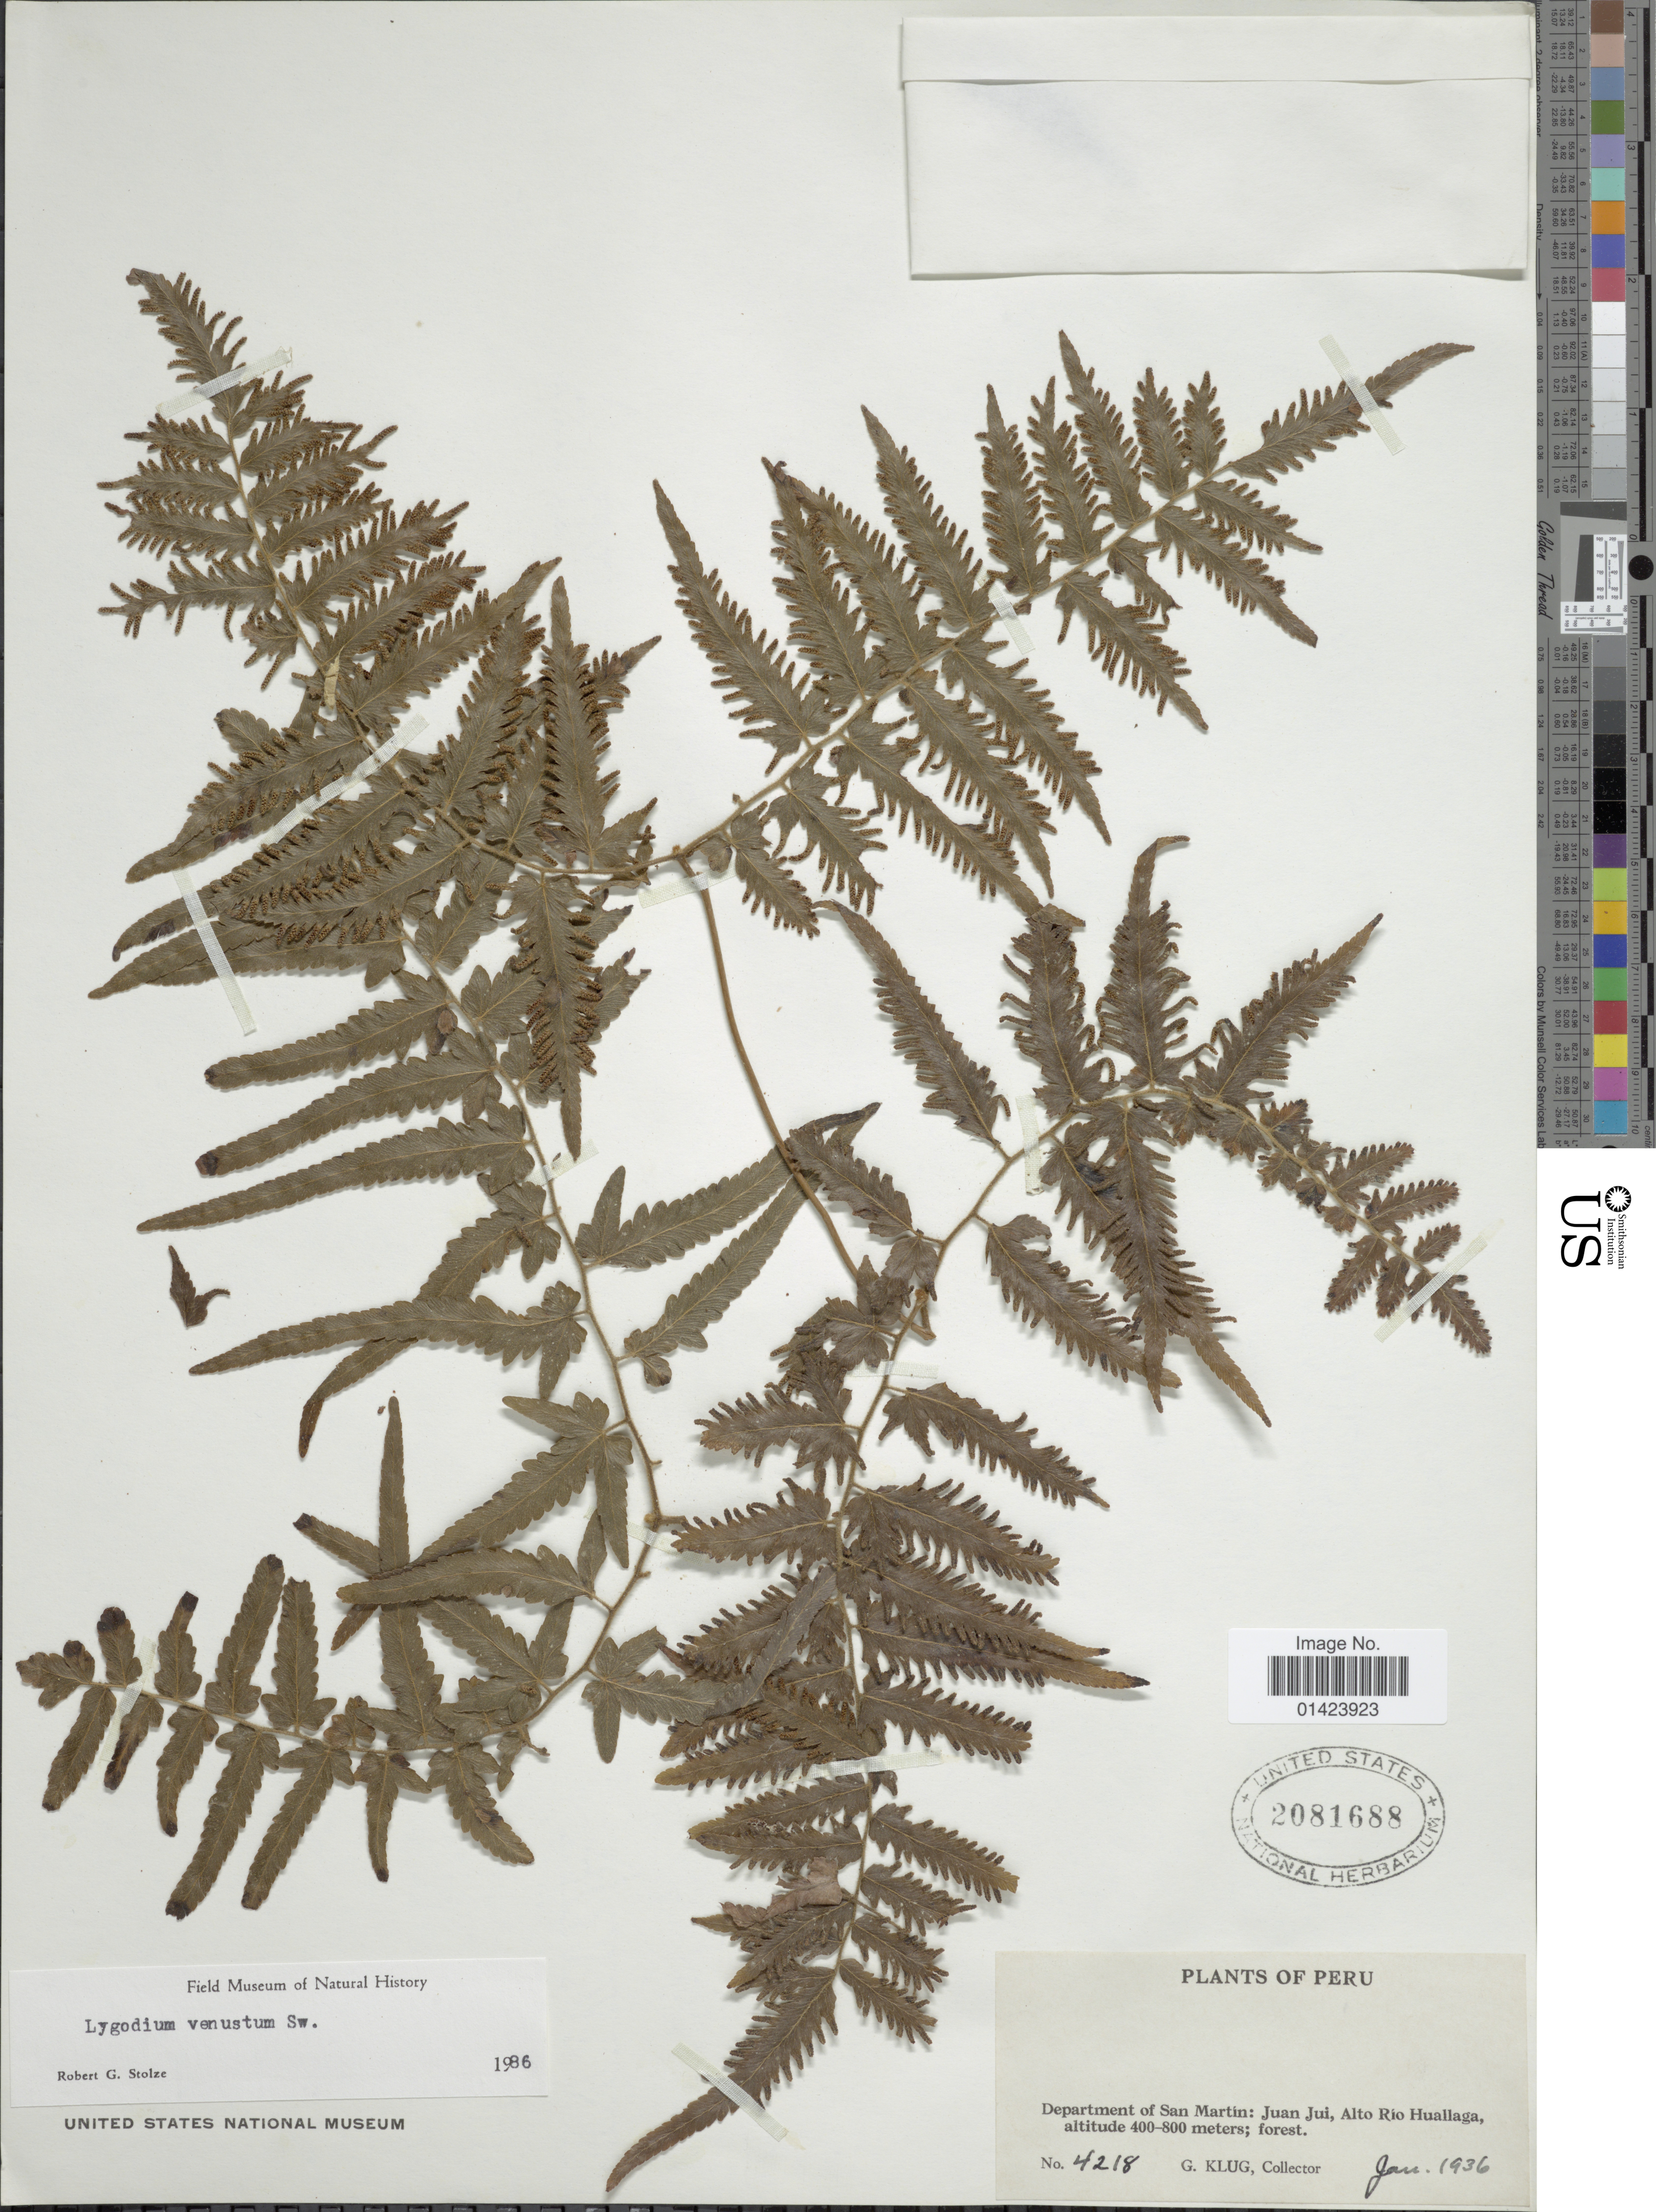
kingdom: Plantae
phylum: Tracheophyta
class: Polypodiopsida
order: Schizaeales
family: Lygodiaceae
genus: Lygodium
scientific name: Lygodium venustum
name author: Sw.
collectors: G. Klug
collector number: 4218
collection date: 1936-01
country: Peru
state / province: San Martín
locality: Department of San Martin: Juan Jui, Alto Rio Huallaga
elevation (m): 400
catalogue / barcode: US 2081688